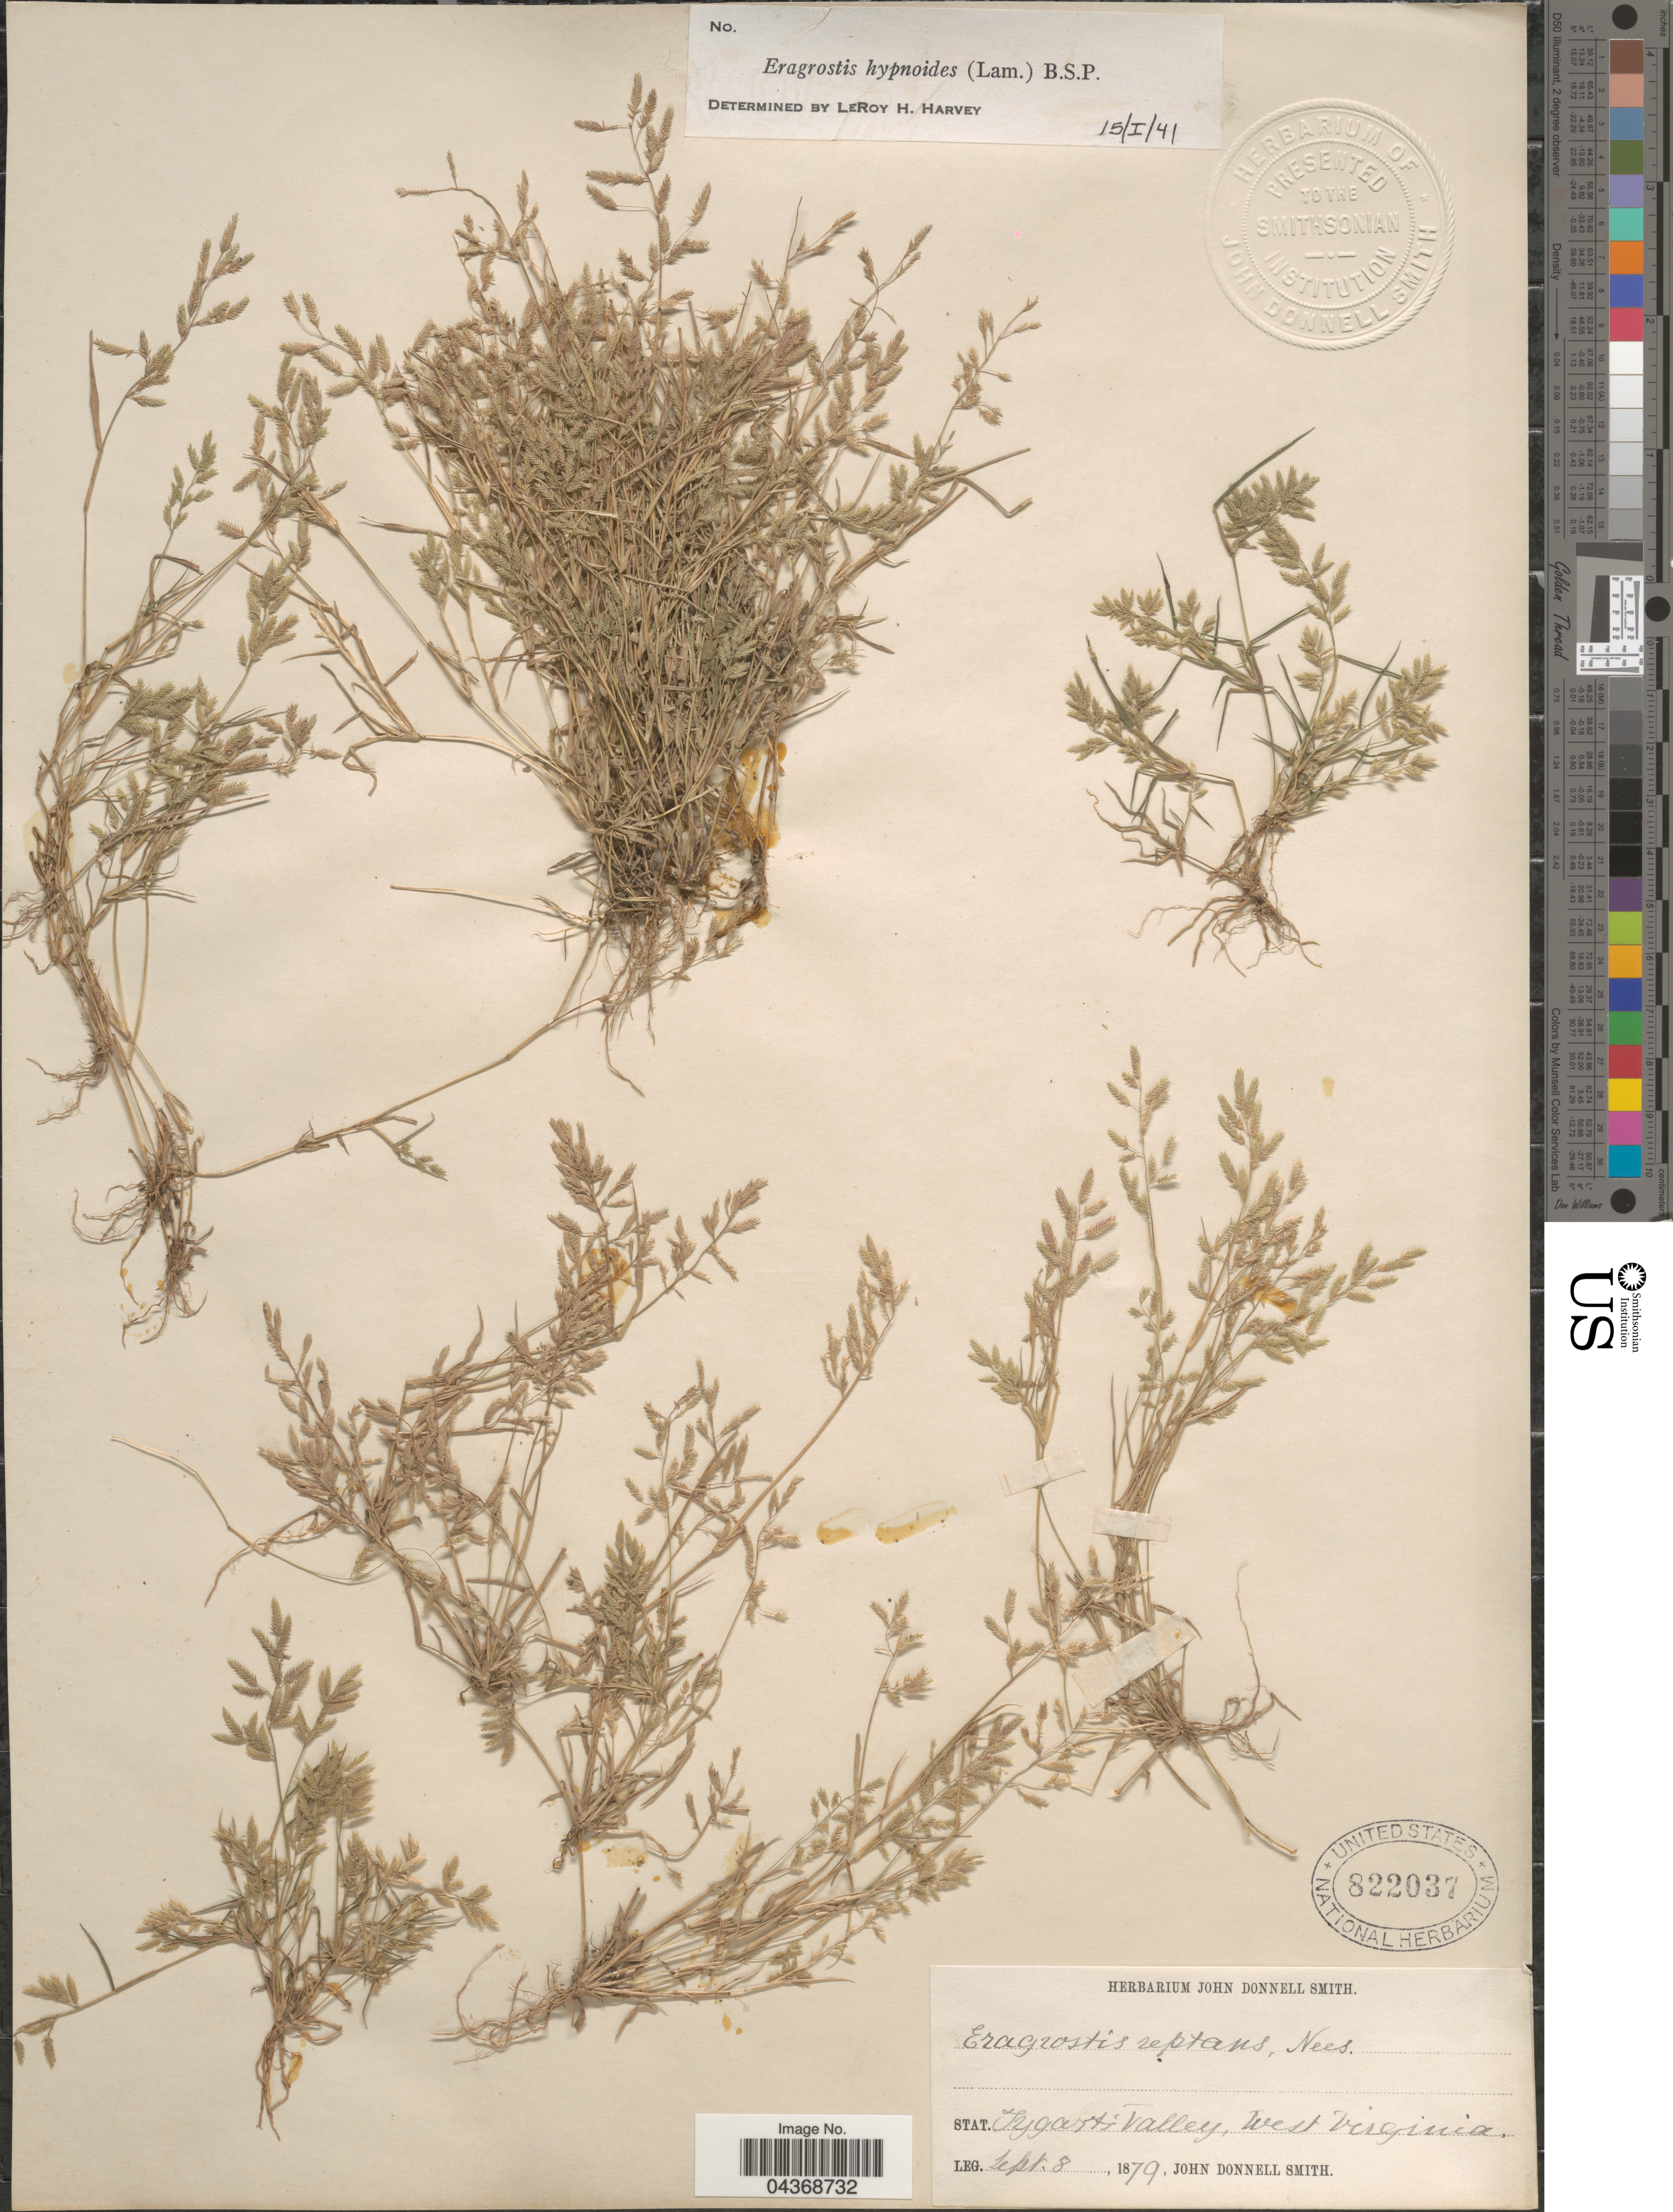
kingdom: Plantae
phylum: Tracheophyta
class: Liliopsida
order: Poales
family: Poaceae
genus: Eragrostis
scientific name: Eragrostis hypnoides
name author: (Lam.) Britton, Stearns & Poggenb.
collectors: J. Donnell Smith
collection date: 1879-09-08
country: United States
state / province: West Virginia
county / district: Randolph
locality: Tygart's Valley.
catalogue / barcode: US 822037